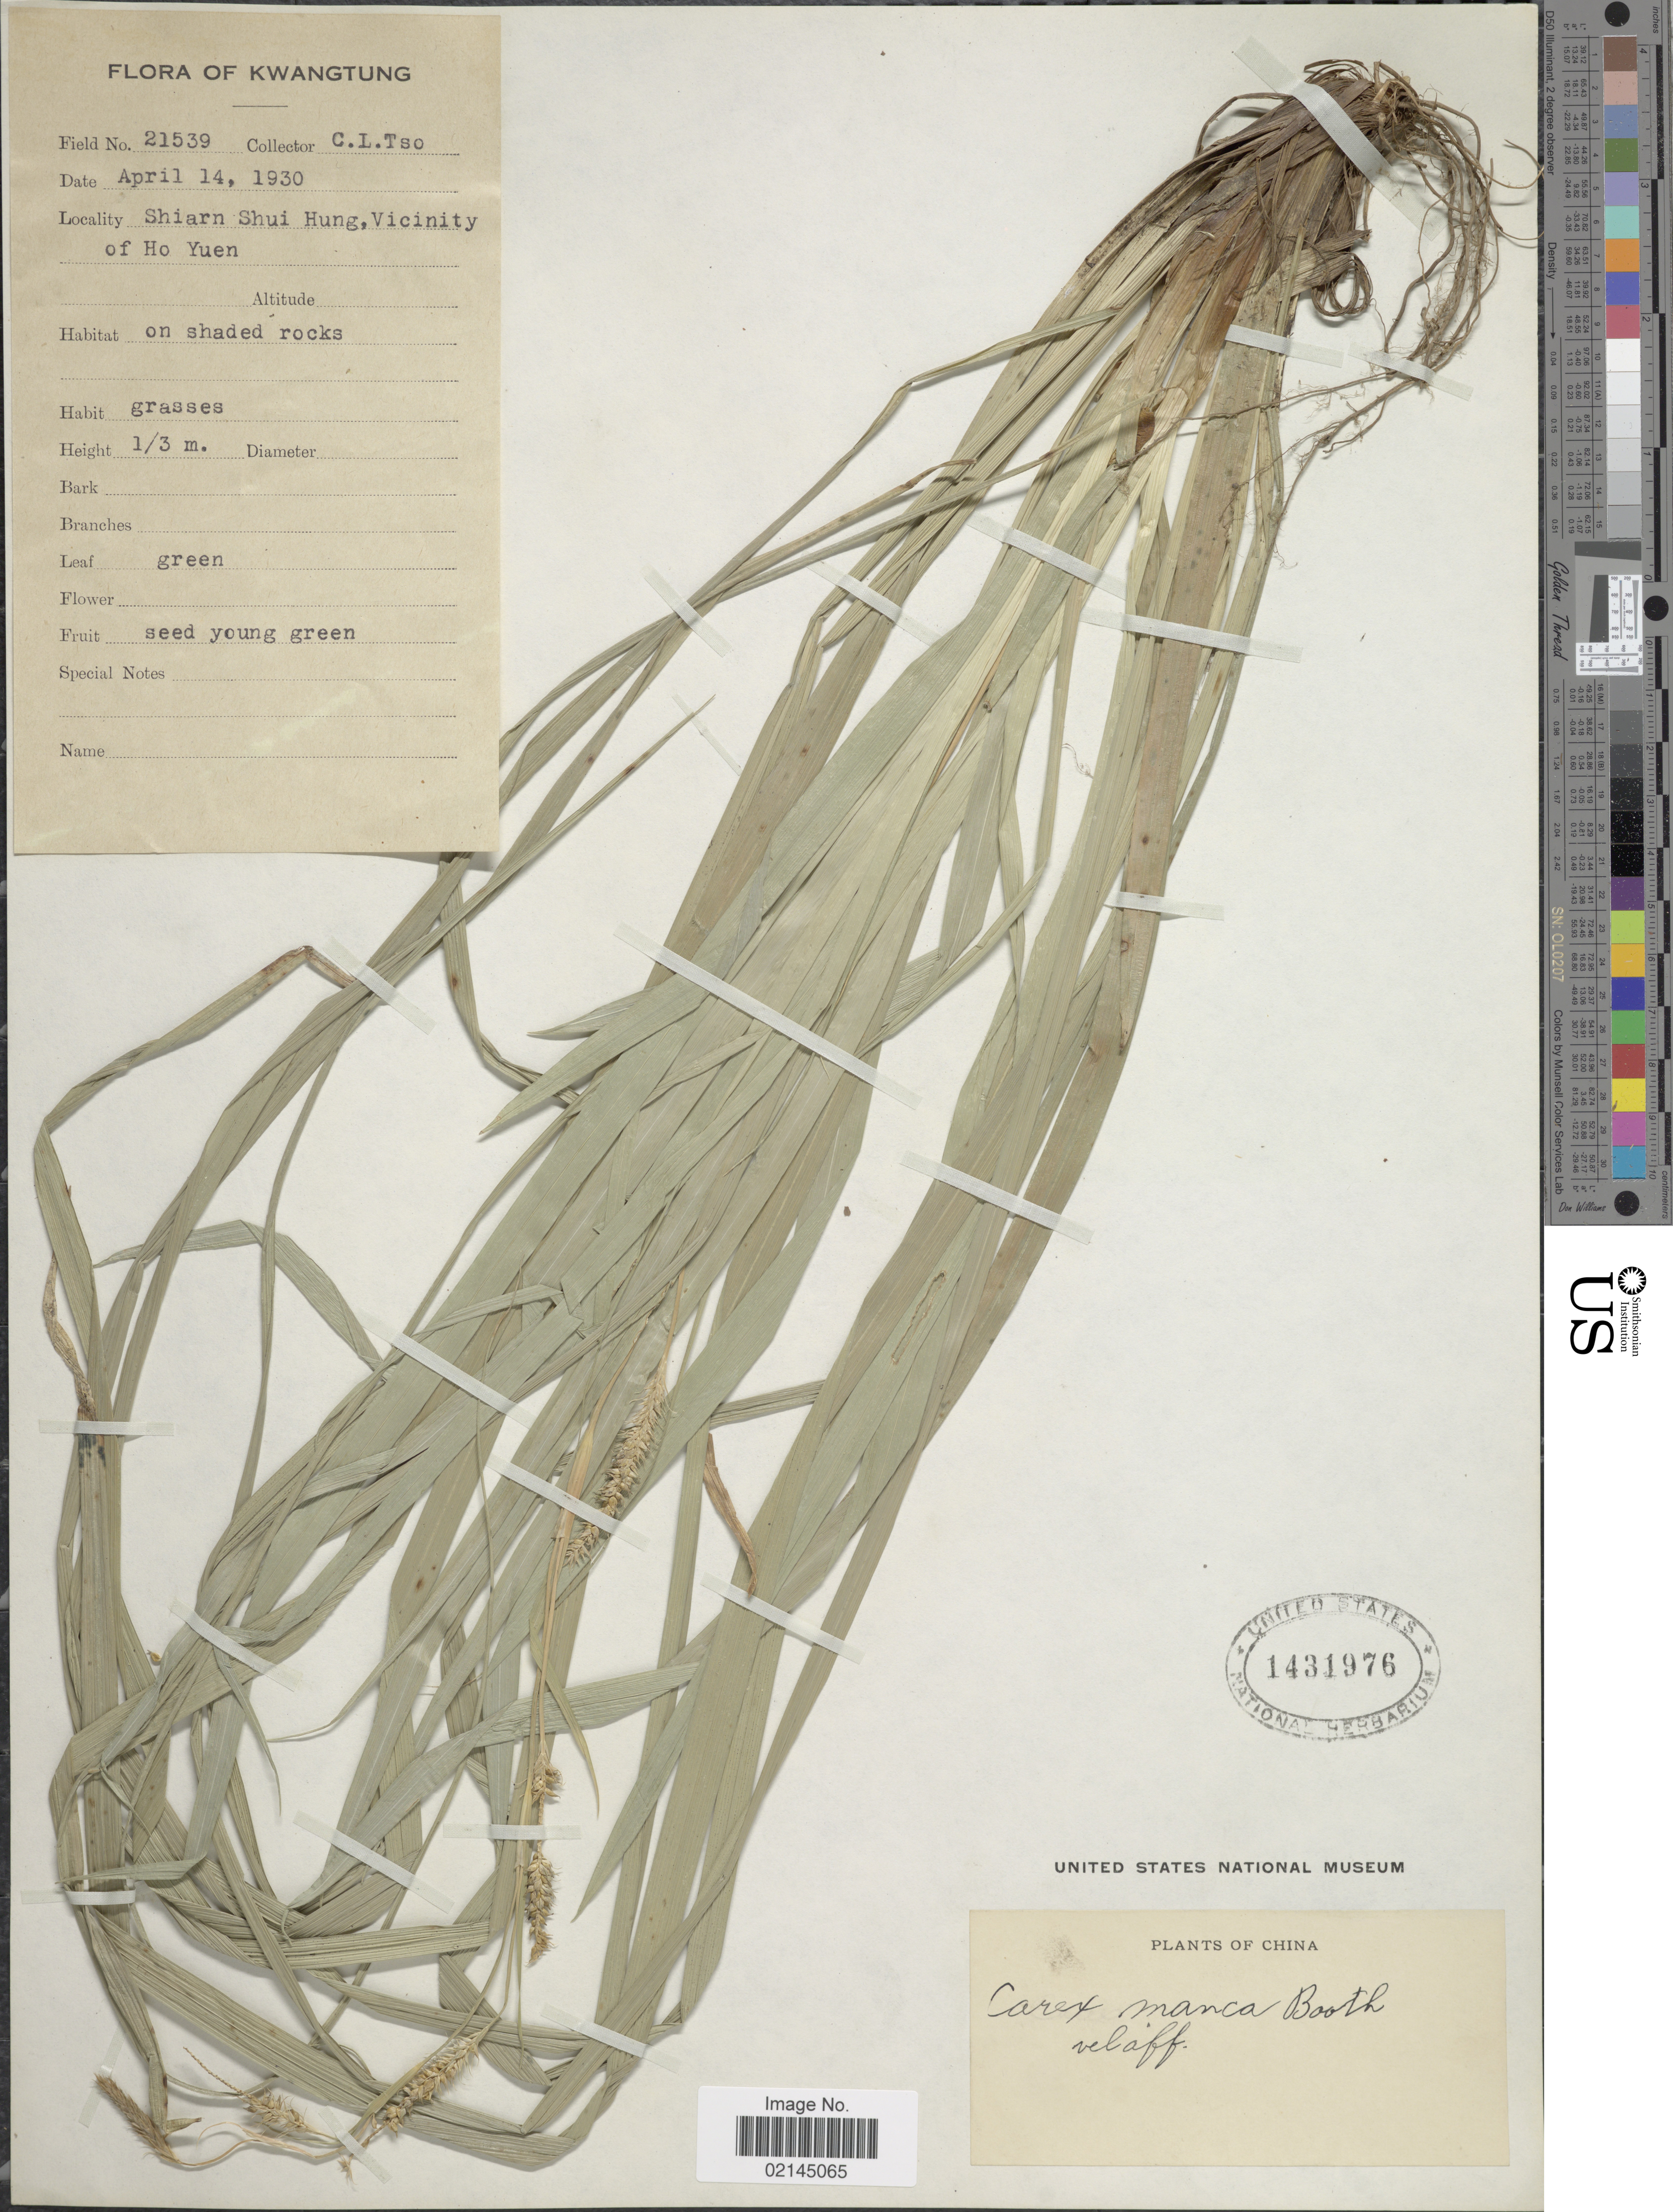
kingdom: Plantae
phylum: Tracheophyta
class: Liliopsida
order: Poales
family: Cyperaceae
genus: Carex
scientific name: Carex manca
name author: Boott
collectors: C. Tso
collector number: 21539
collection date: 1930-04-14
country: China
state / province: Guangdong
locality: Kwangtung, Shiarn Shui Hung, vicinity of Ho Yuen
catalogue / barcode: US 1431976